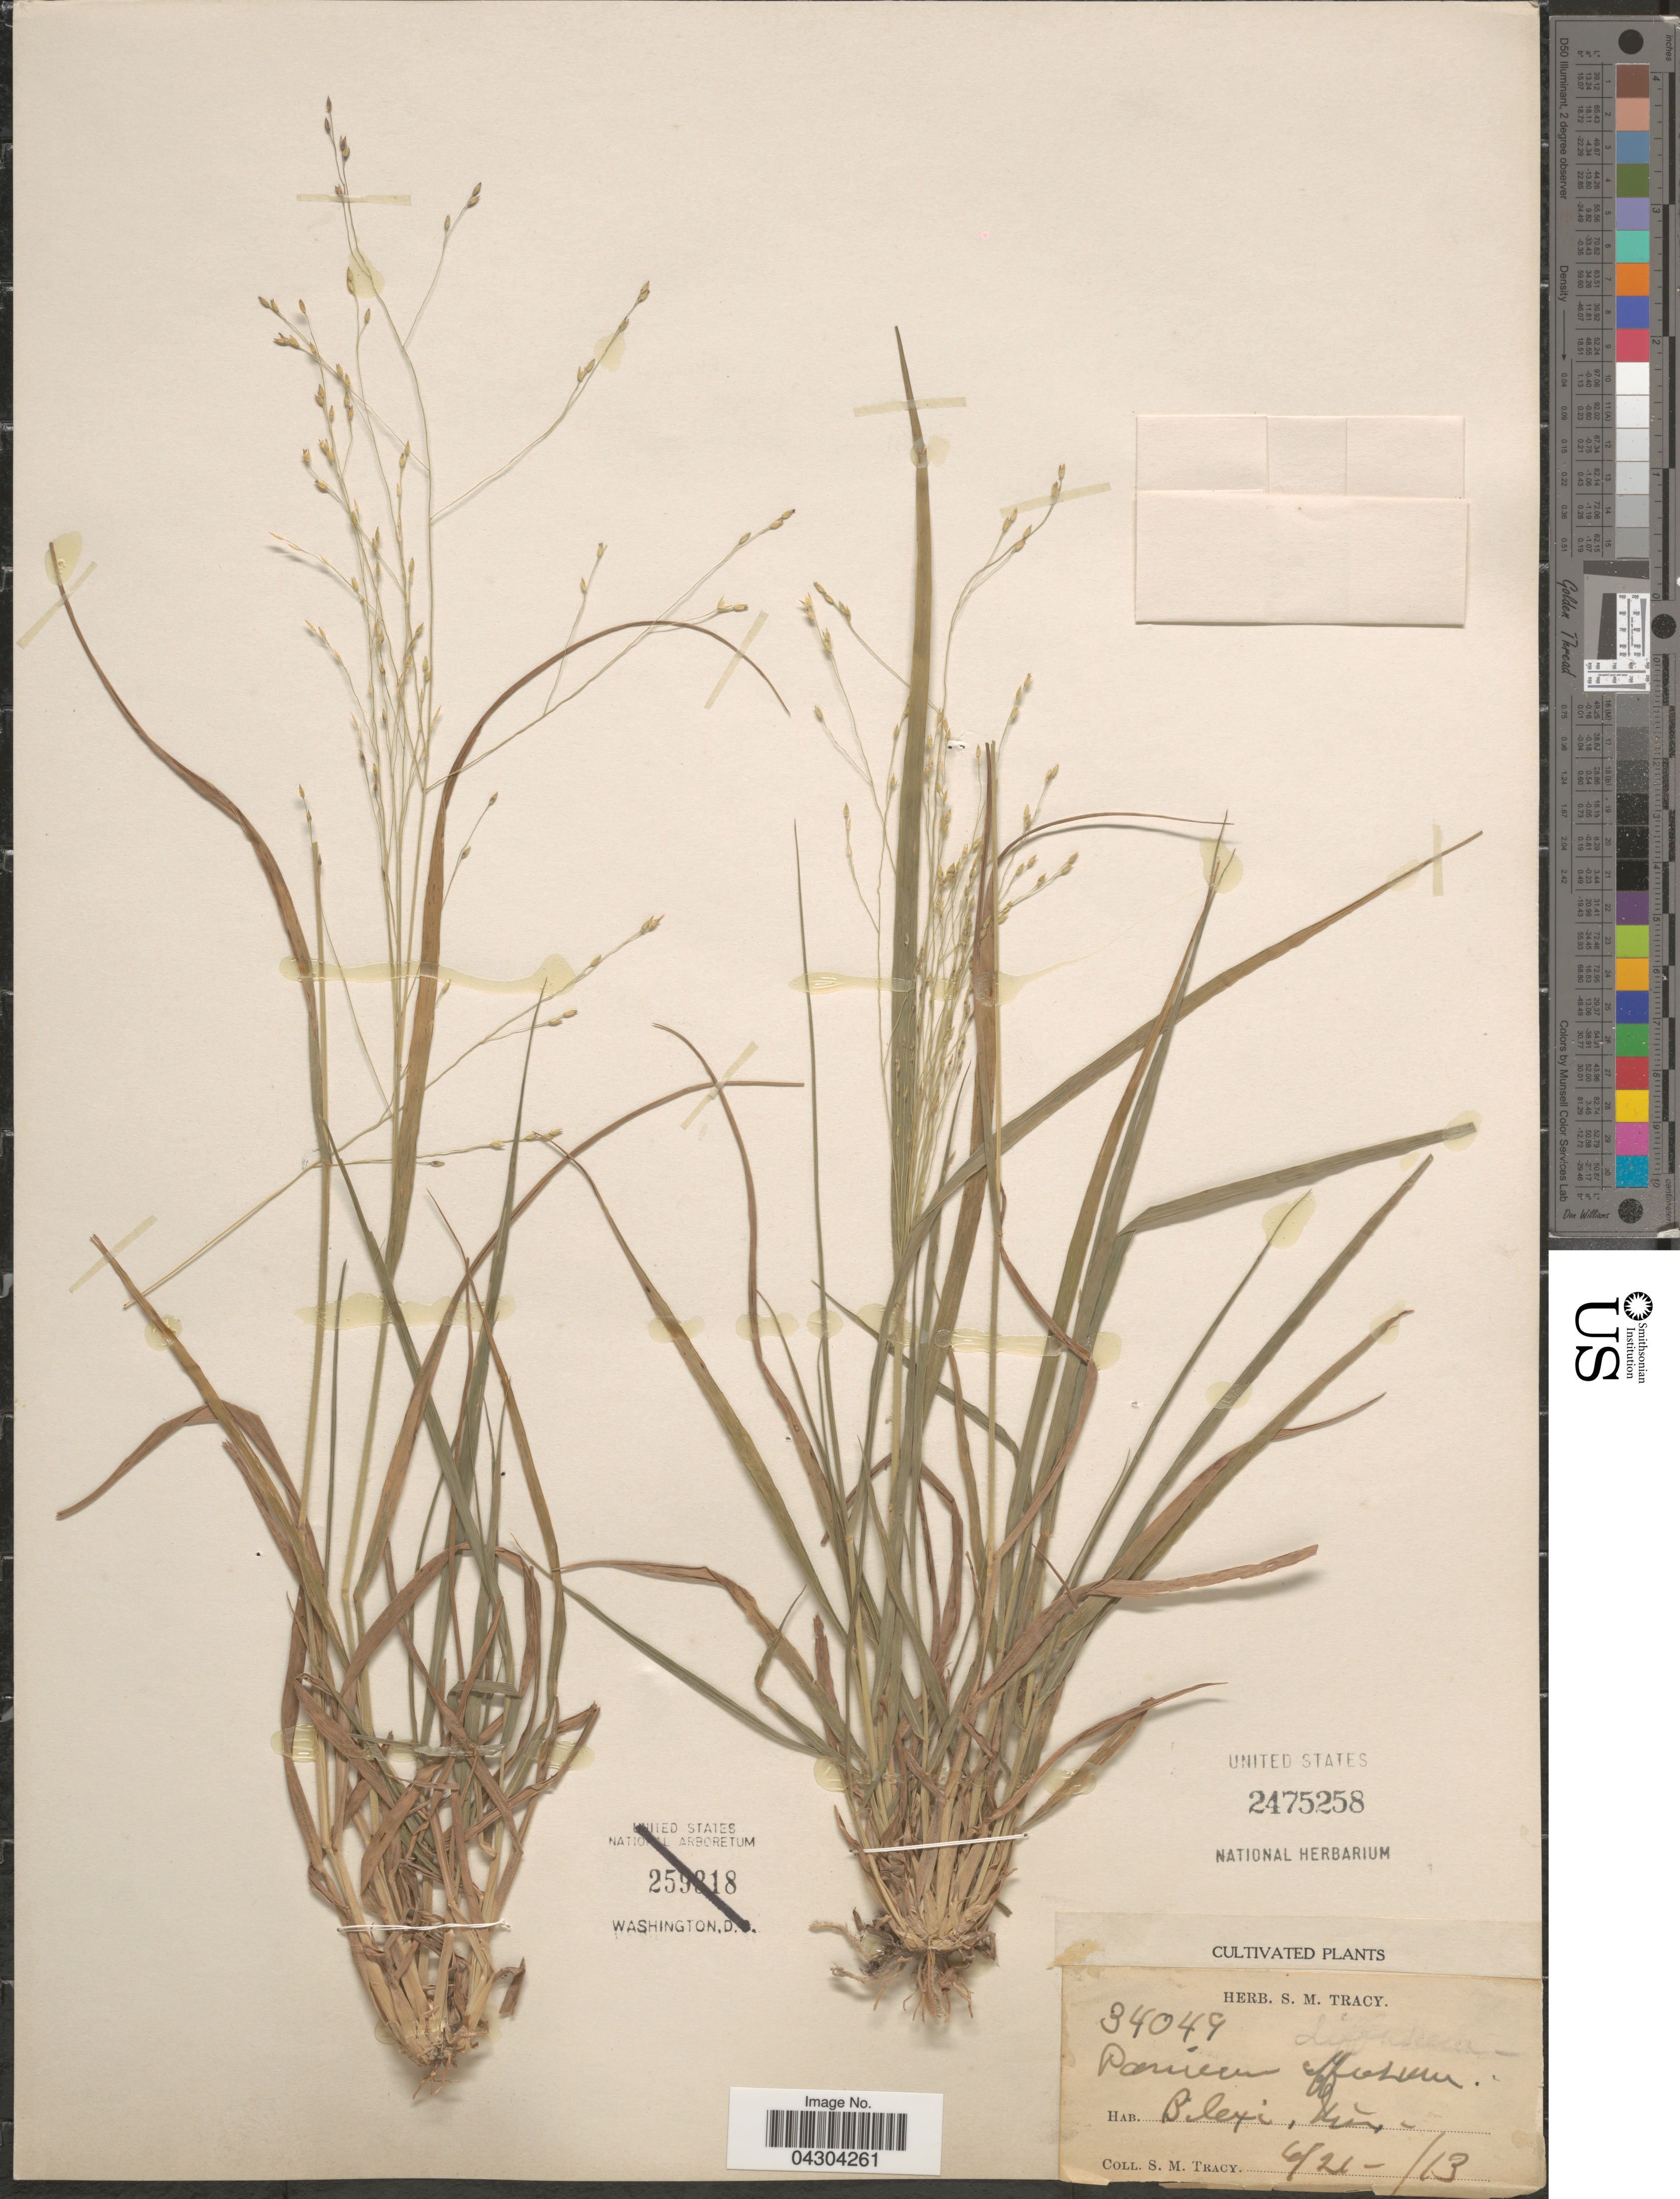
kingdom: Plantae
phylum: Tracheophyta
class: Liliopsida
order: Poales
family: Poaceae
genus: Panicum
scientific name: Panicum effusum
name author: R. Br.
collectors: S. M. Tracy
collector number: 34049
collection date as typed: Transcribed d/m/y: 21/6/13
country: United States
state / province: Mississippi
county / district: Harrison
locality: Biloxi.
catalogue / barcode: US 2475258